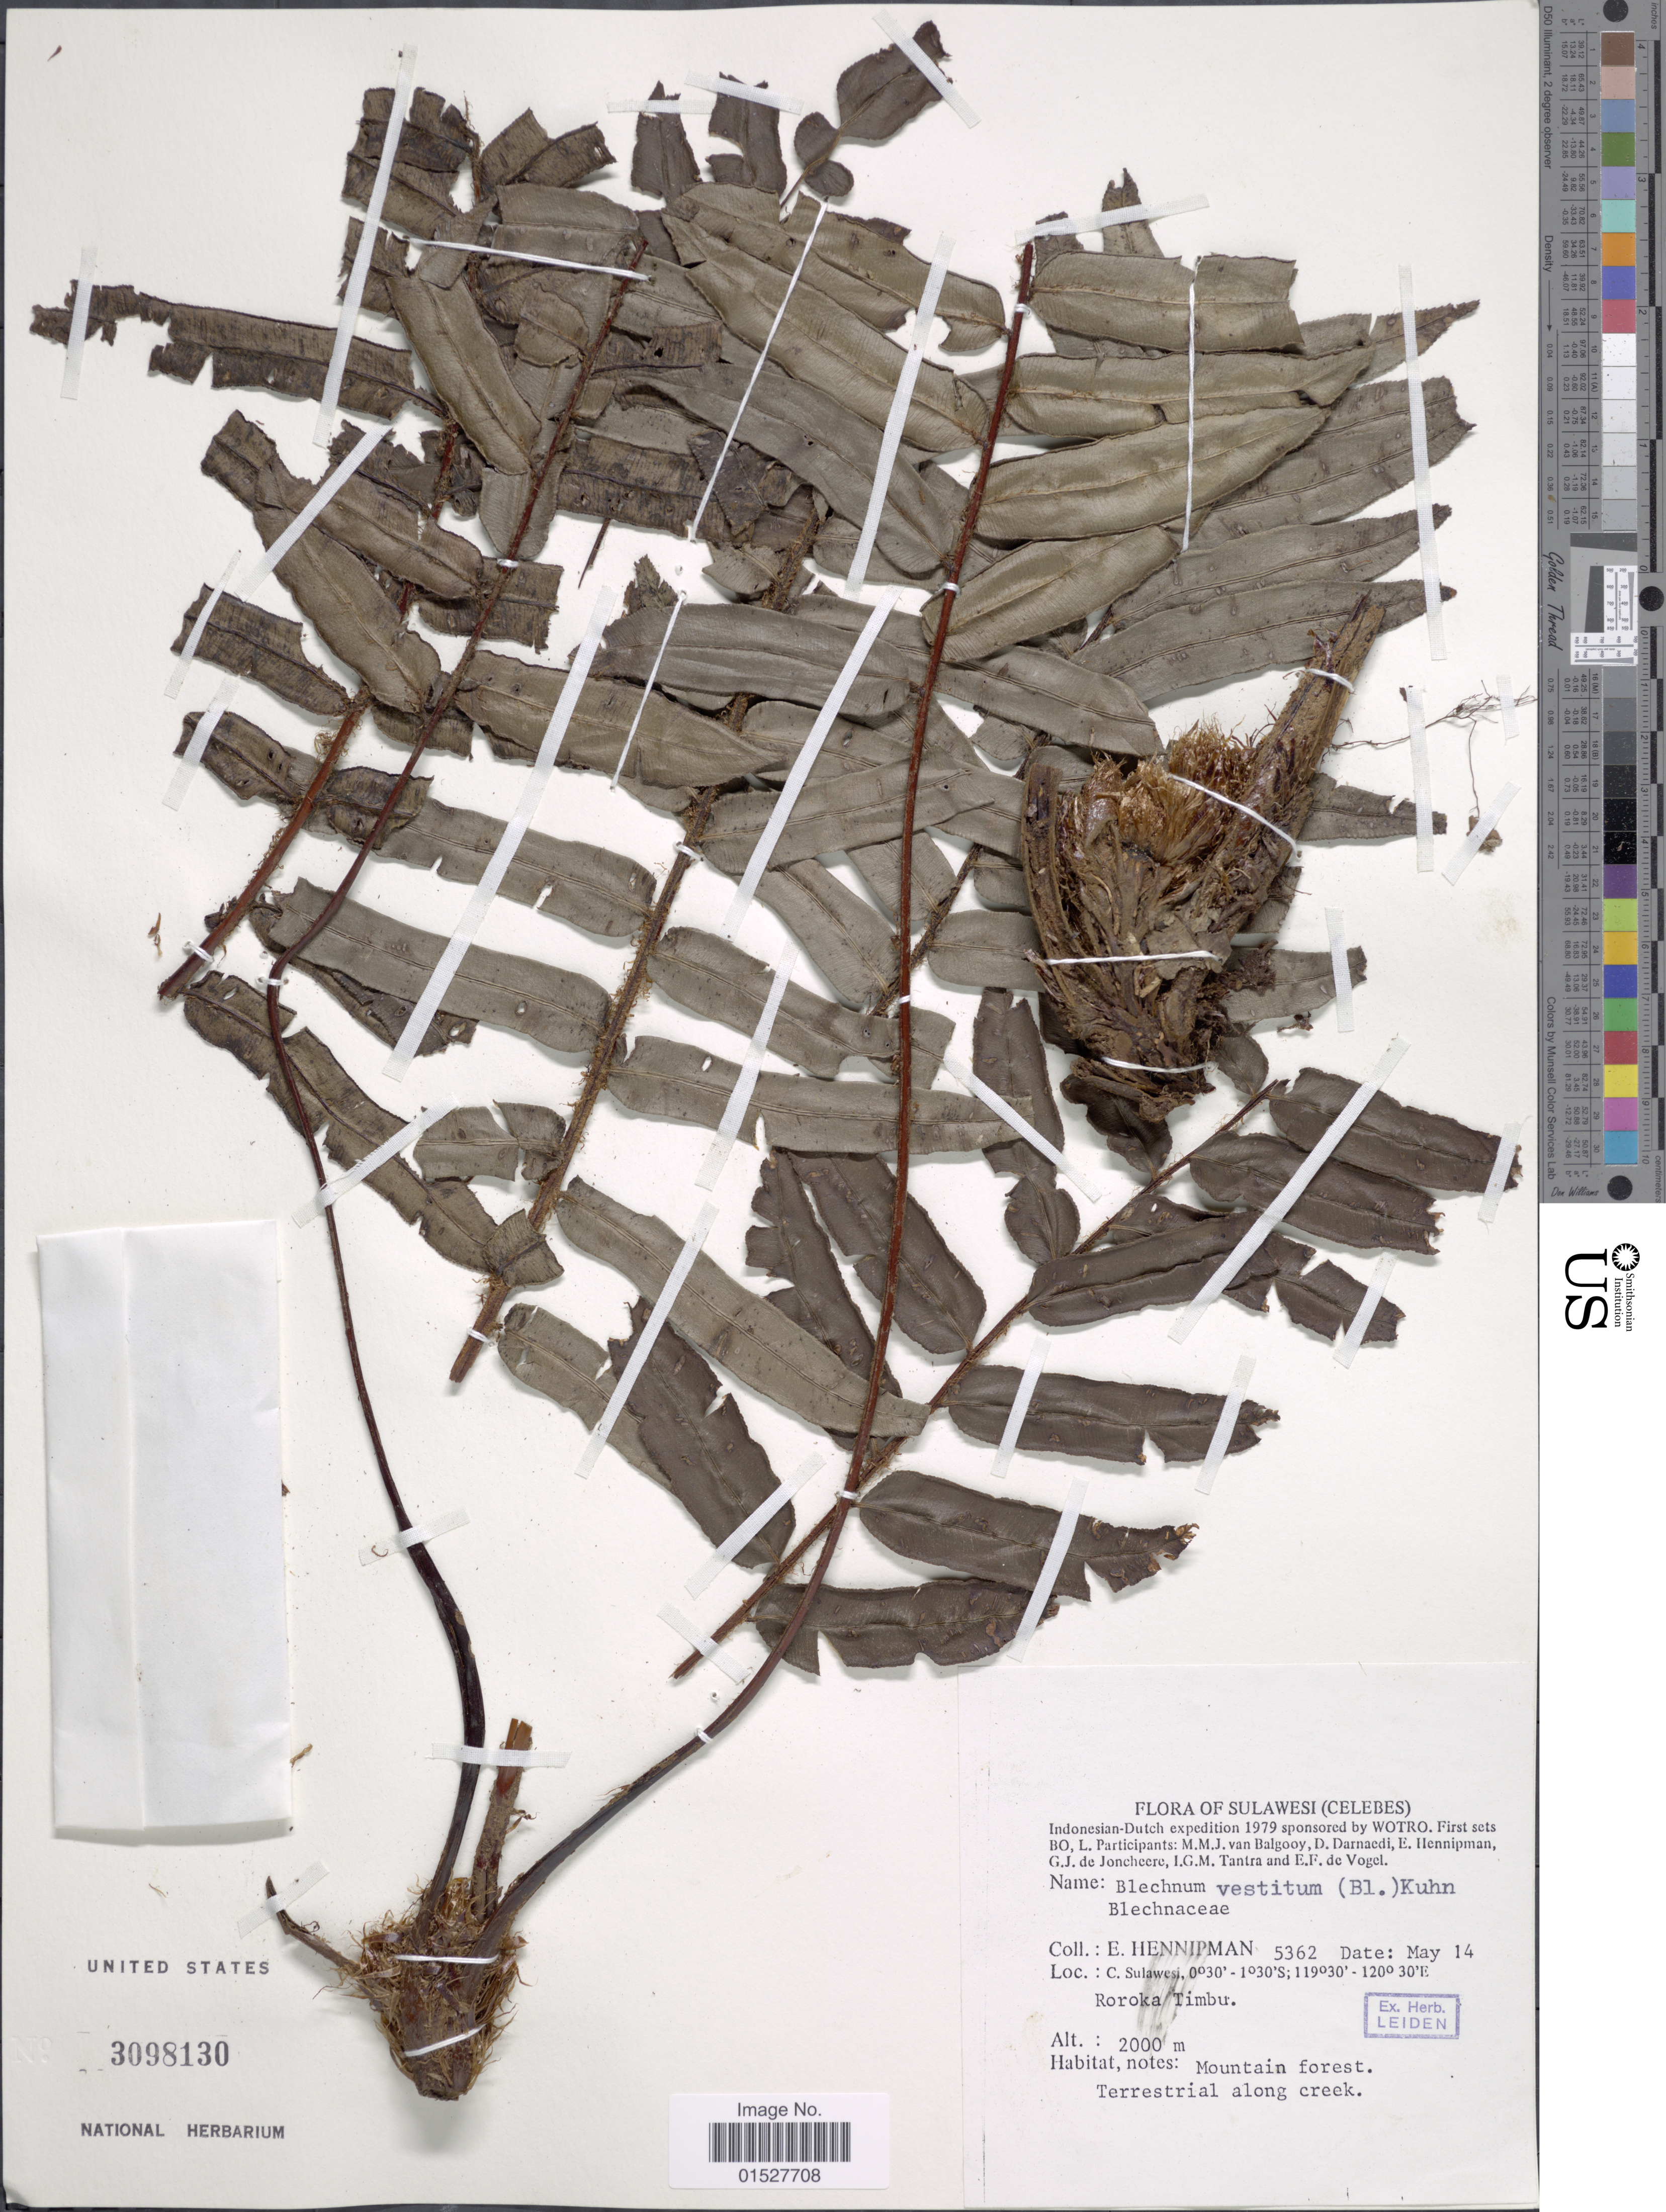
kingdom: Plantae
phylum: Tracheophyta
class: Polypodiopsida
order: Polypodiales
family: Blechnaceae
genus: Blechnum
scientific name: Blechnum vestitum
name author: (Blume) Kuhn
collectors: E. Hennipman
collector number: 5362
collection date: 1979-05-14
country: Indonesia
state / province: Sulawesi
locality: Celebes. C. Sulawesi. Roroka Timbu.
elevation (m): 2000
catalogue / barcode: US 3098130